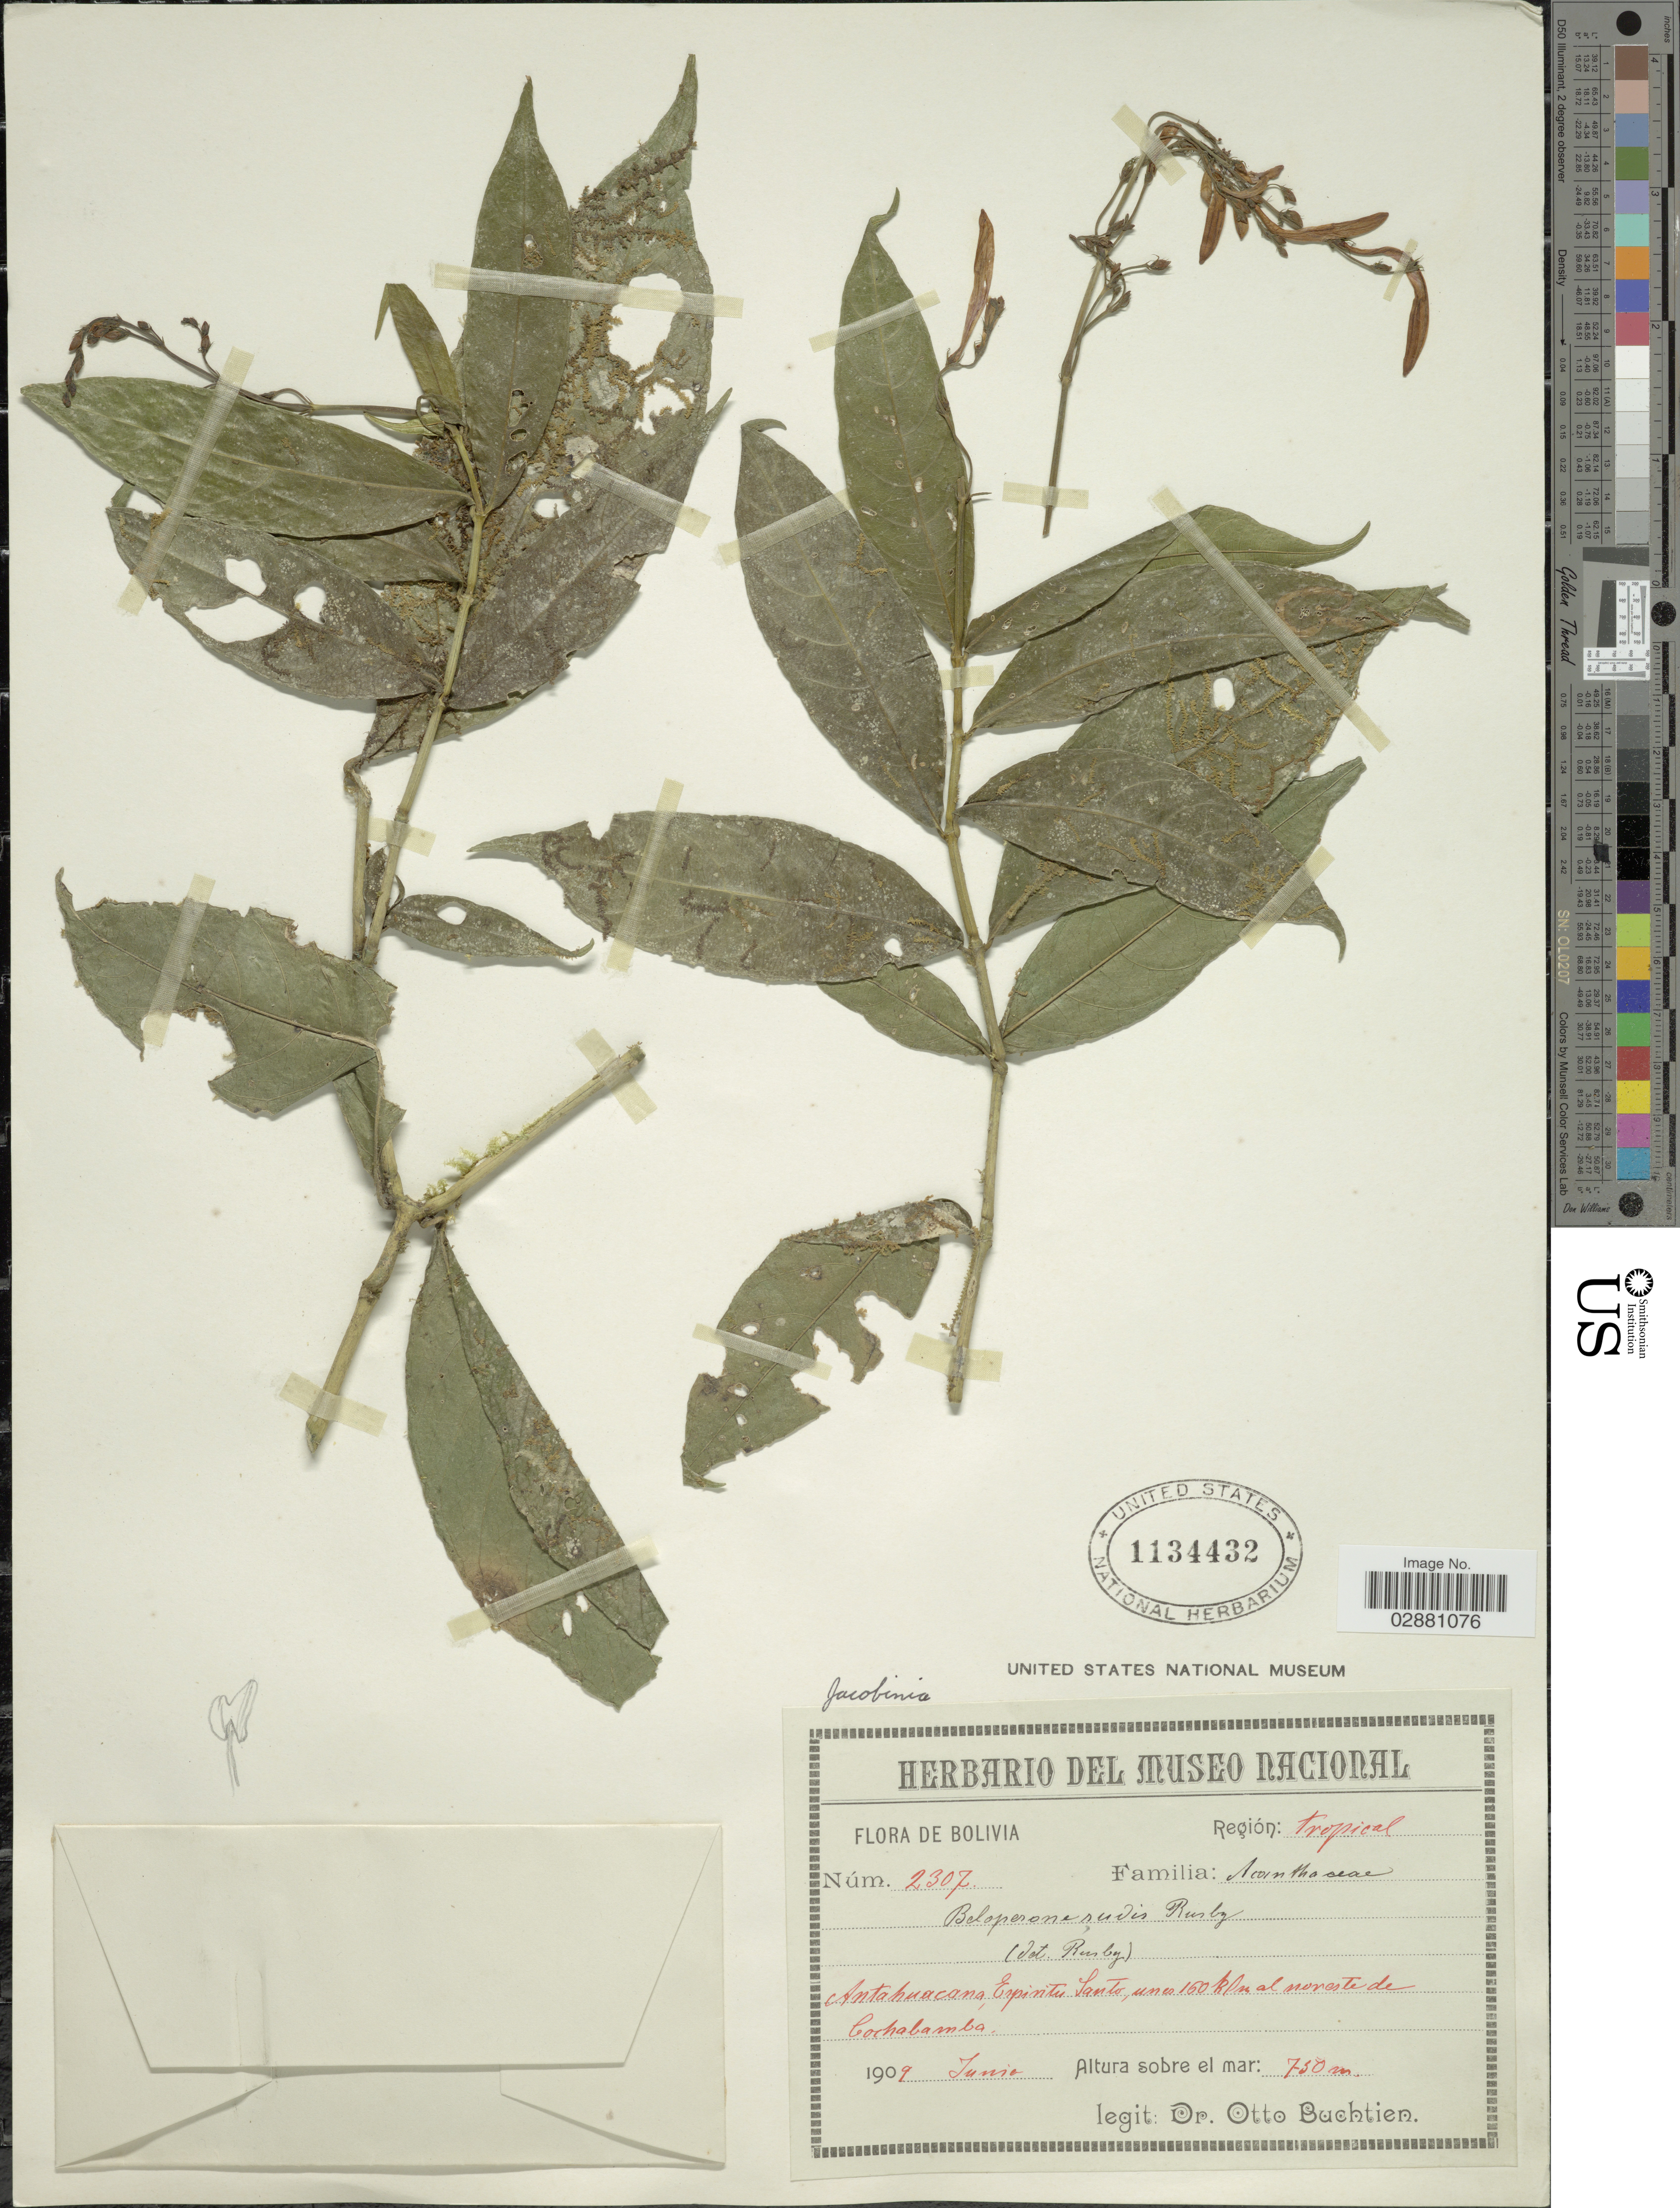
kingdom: Plantae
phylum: Tracheophyta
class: Magnoliopsida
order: Lamiales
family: Acanthaceae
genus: Beloperone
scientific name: Beloperone rudis Rusby sp. nov. ined.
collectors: O. Buchtien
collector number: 2307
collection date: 1909-06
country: Bolivia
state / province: Cochabamba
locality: Región: tropical. Antahuacana, Espiritu Santo, unos 160 klm al noreste de Cochabamba.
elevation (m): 750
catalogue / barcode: US 1134432